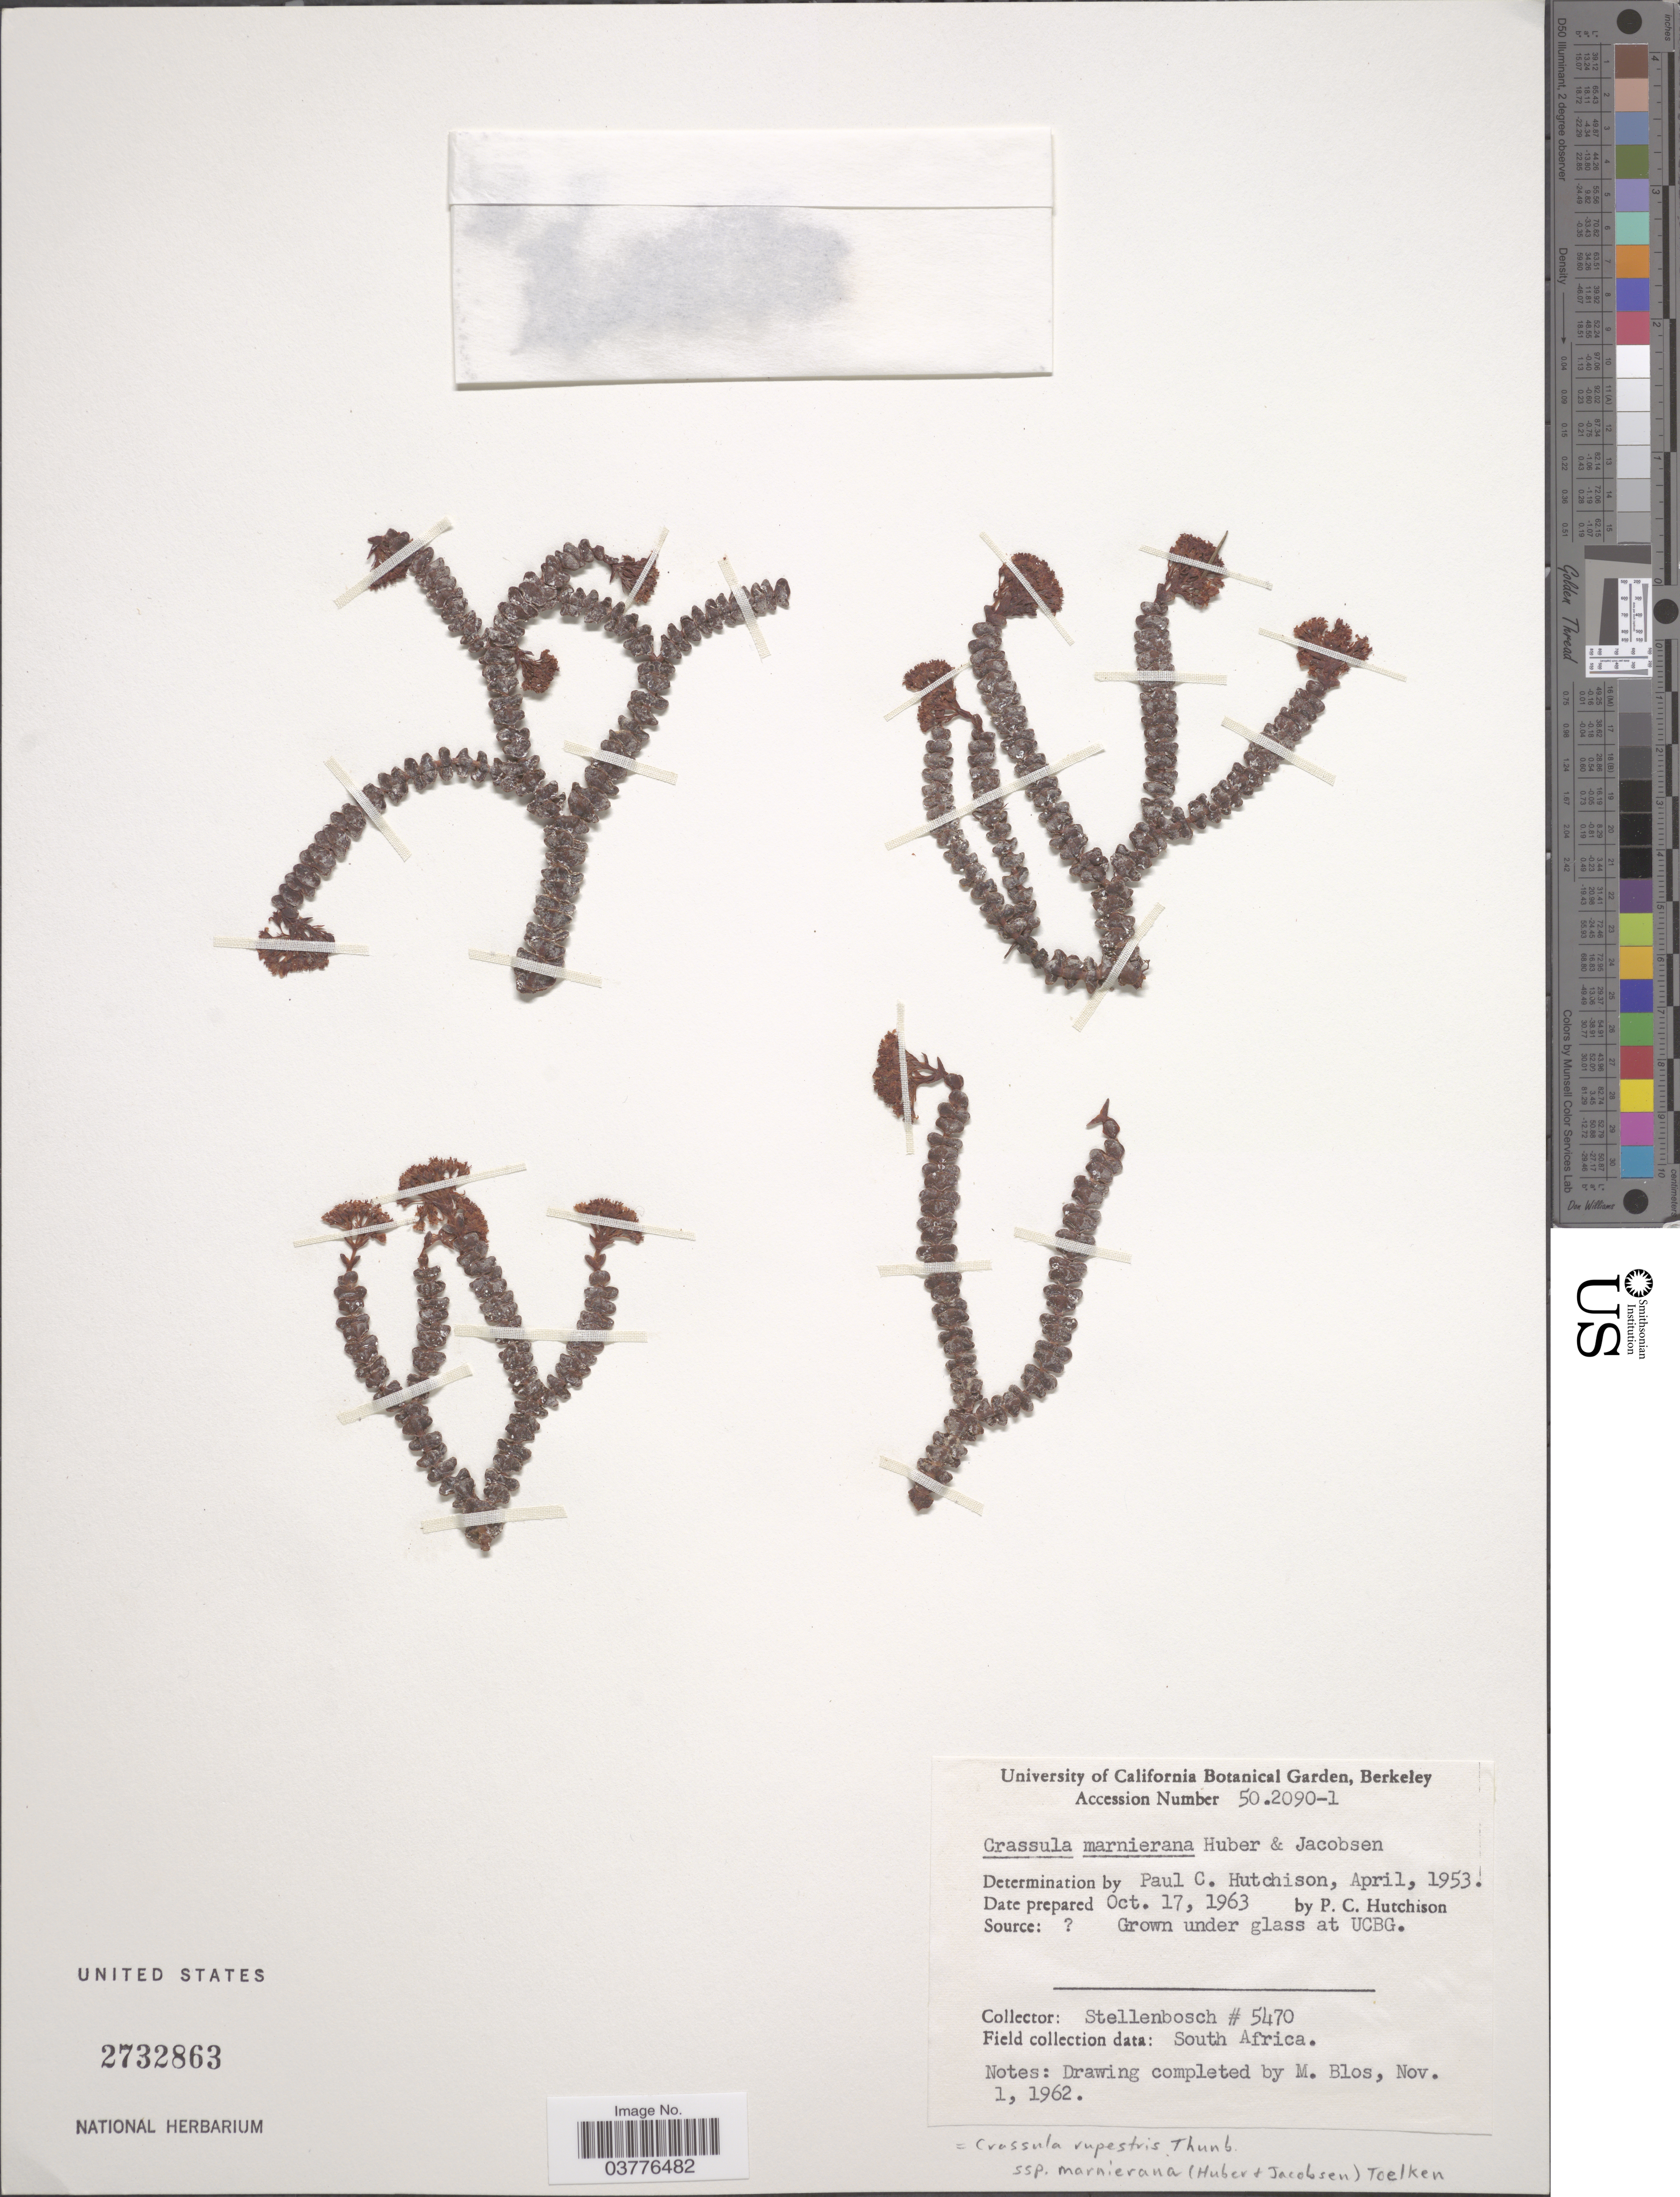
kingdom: Plantae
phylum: Tracheophyta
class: Magnoliopsida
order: Saxifragales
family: Crassulaceae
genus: Crassula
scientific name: Crassula rupestris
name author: Thunb.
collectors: P. C. Hutchison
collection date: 1963-10-17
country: United States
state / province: California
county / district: Alameda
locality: University of California Botanical Garden, Berkeley.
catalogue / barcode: US 2732863